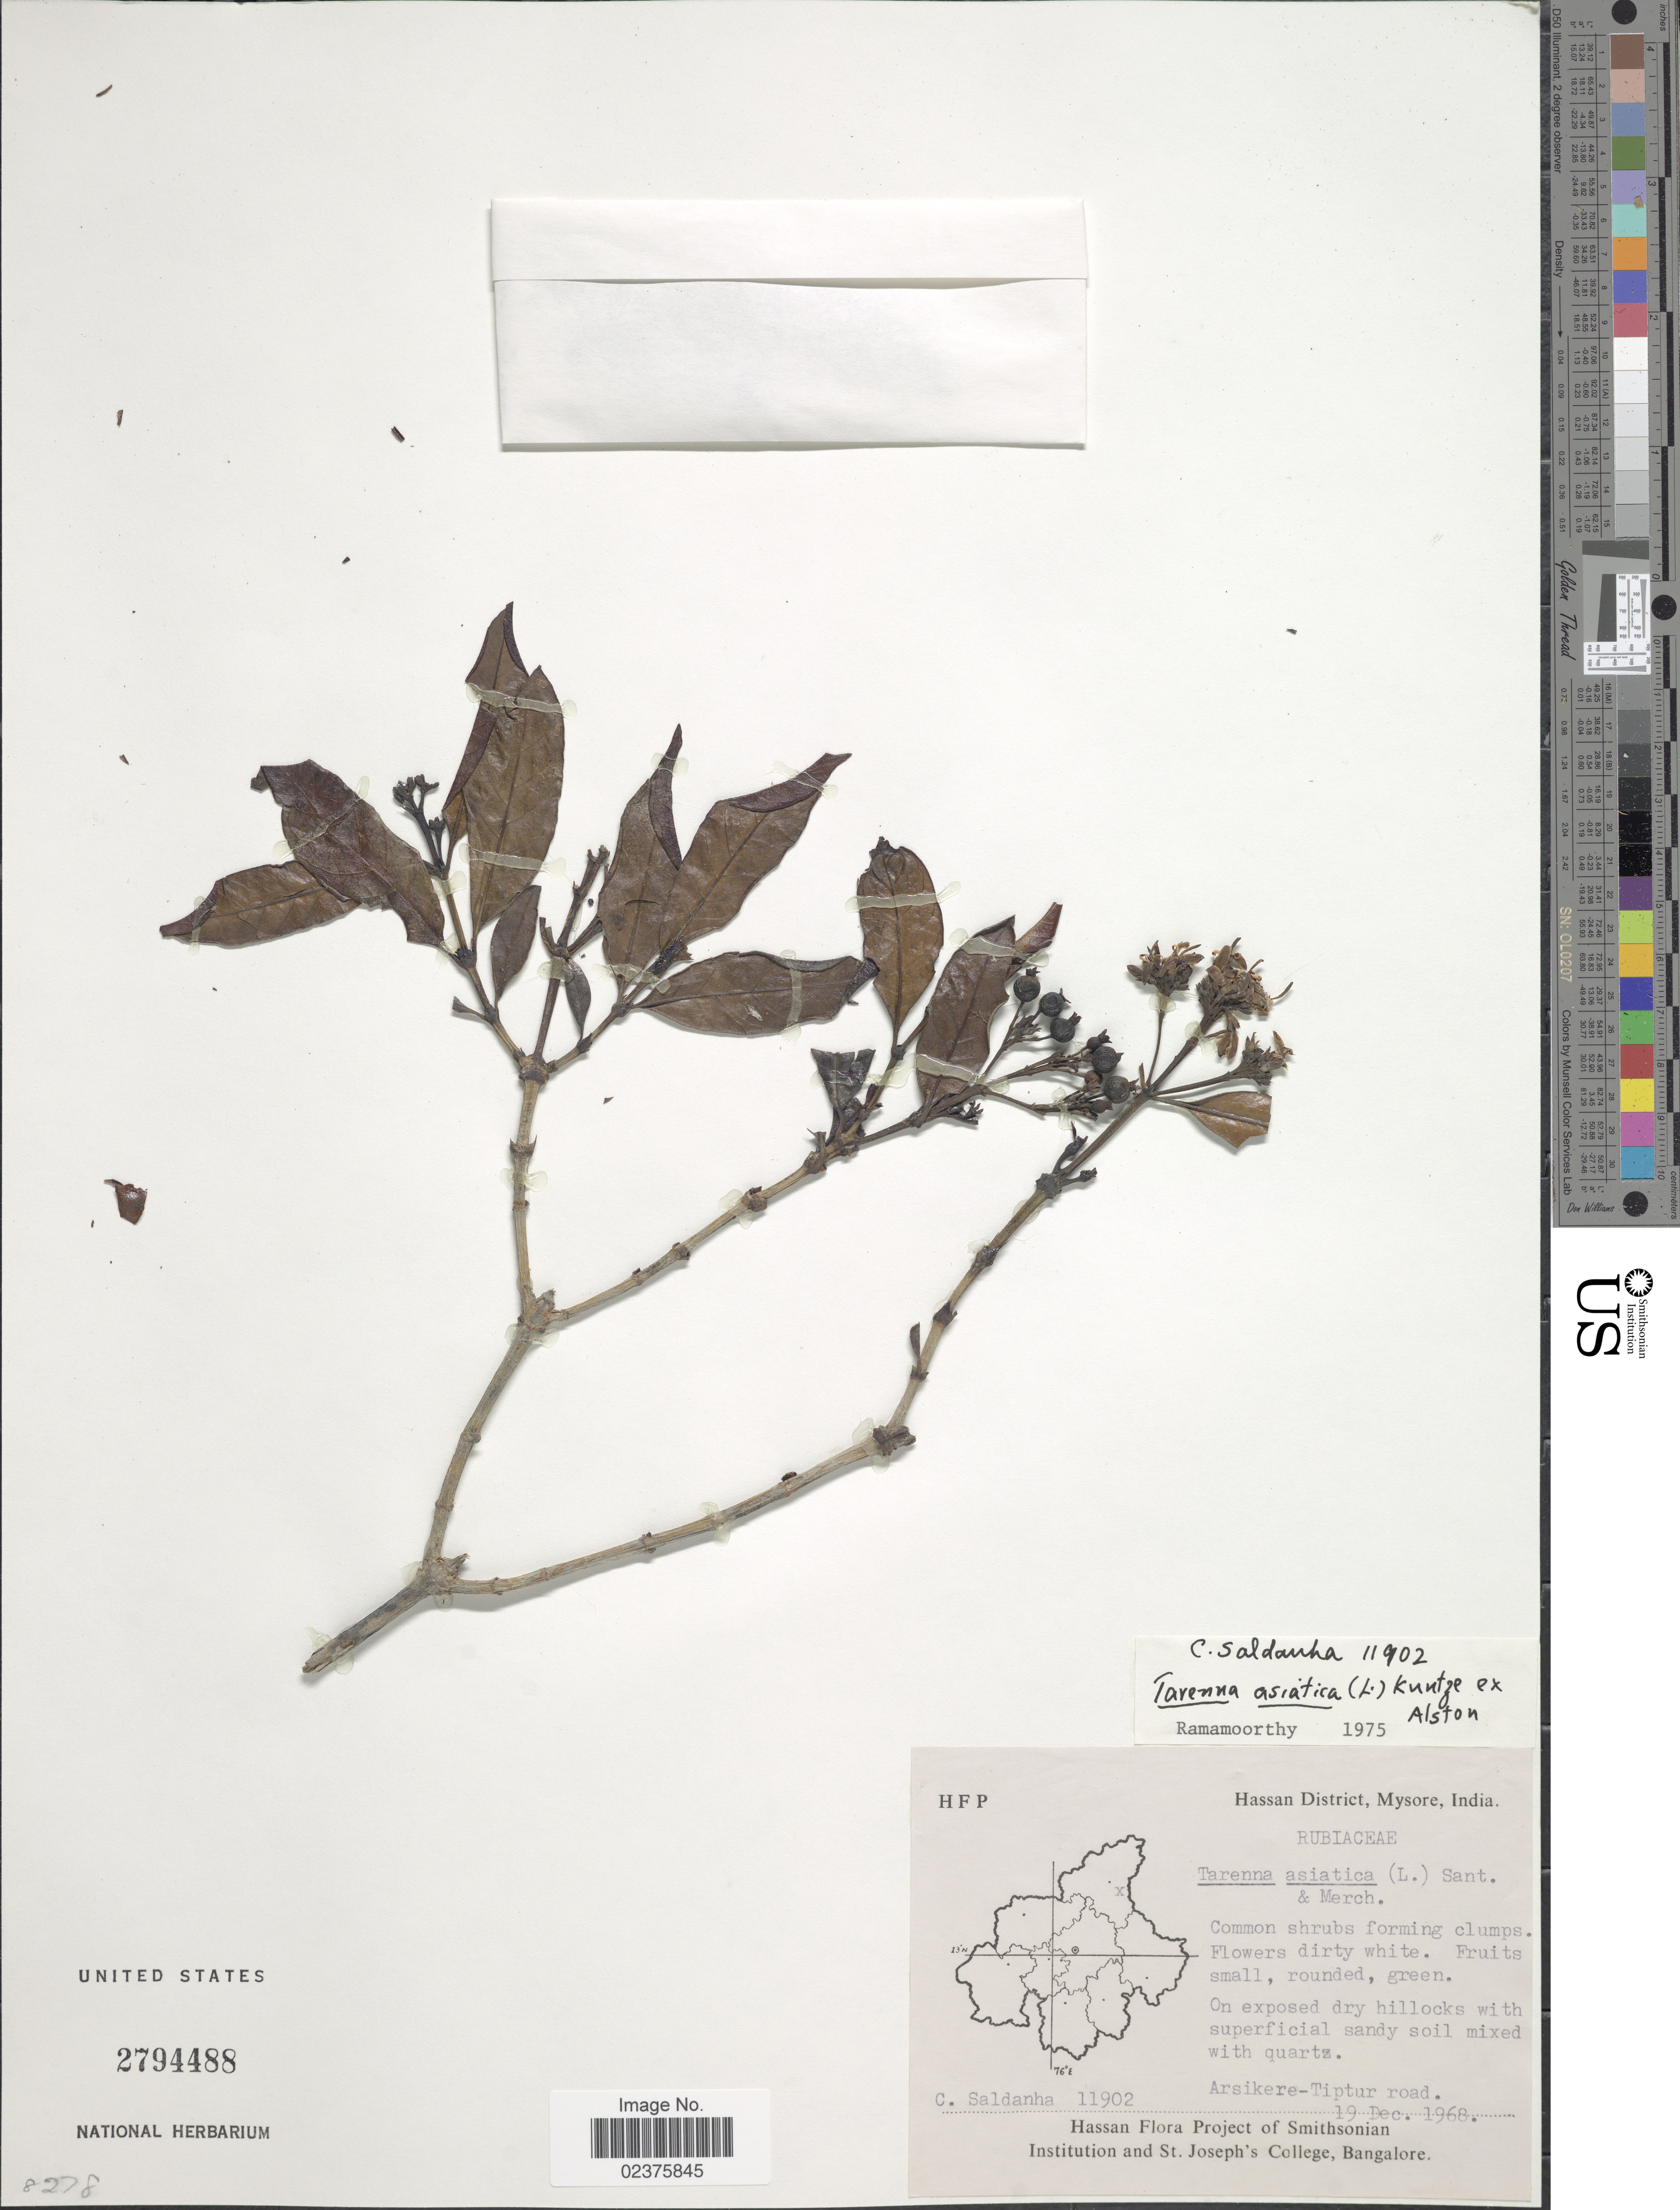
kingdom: Plantae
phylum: Tracheophyta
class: Magnoliopsida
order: Gentianales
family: Rubiaceae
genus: Tarenna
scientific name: Tarenna asiatica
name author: (L.) Kuntze ex K. Schum.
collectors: C. Saldanha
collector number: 11902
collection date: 1968-12-19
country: India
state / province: Karnataka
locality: Hassan District, Mysore, on exposed dry hillock, Arsikere-Tiptur road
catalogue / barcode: US 2794488